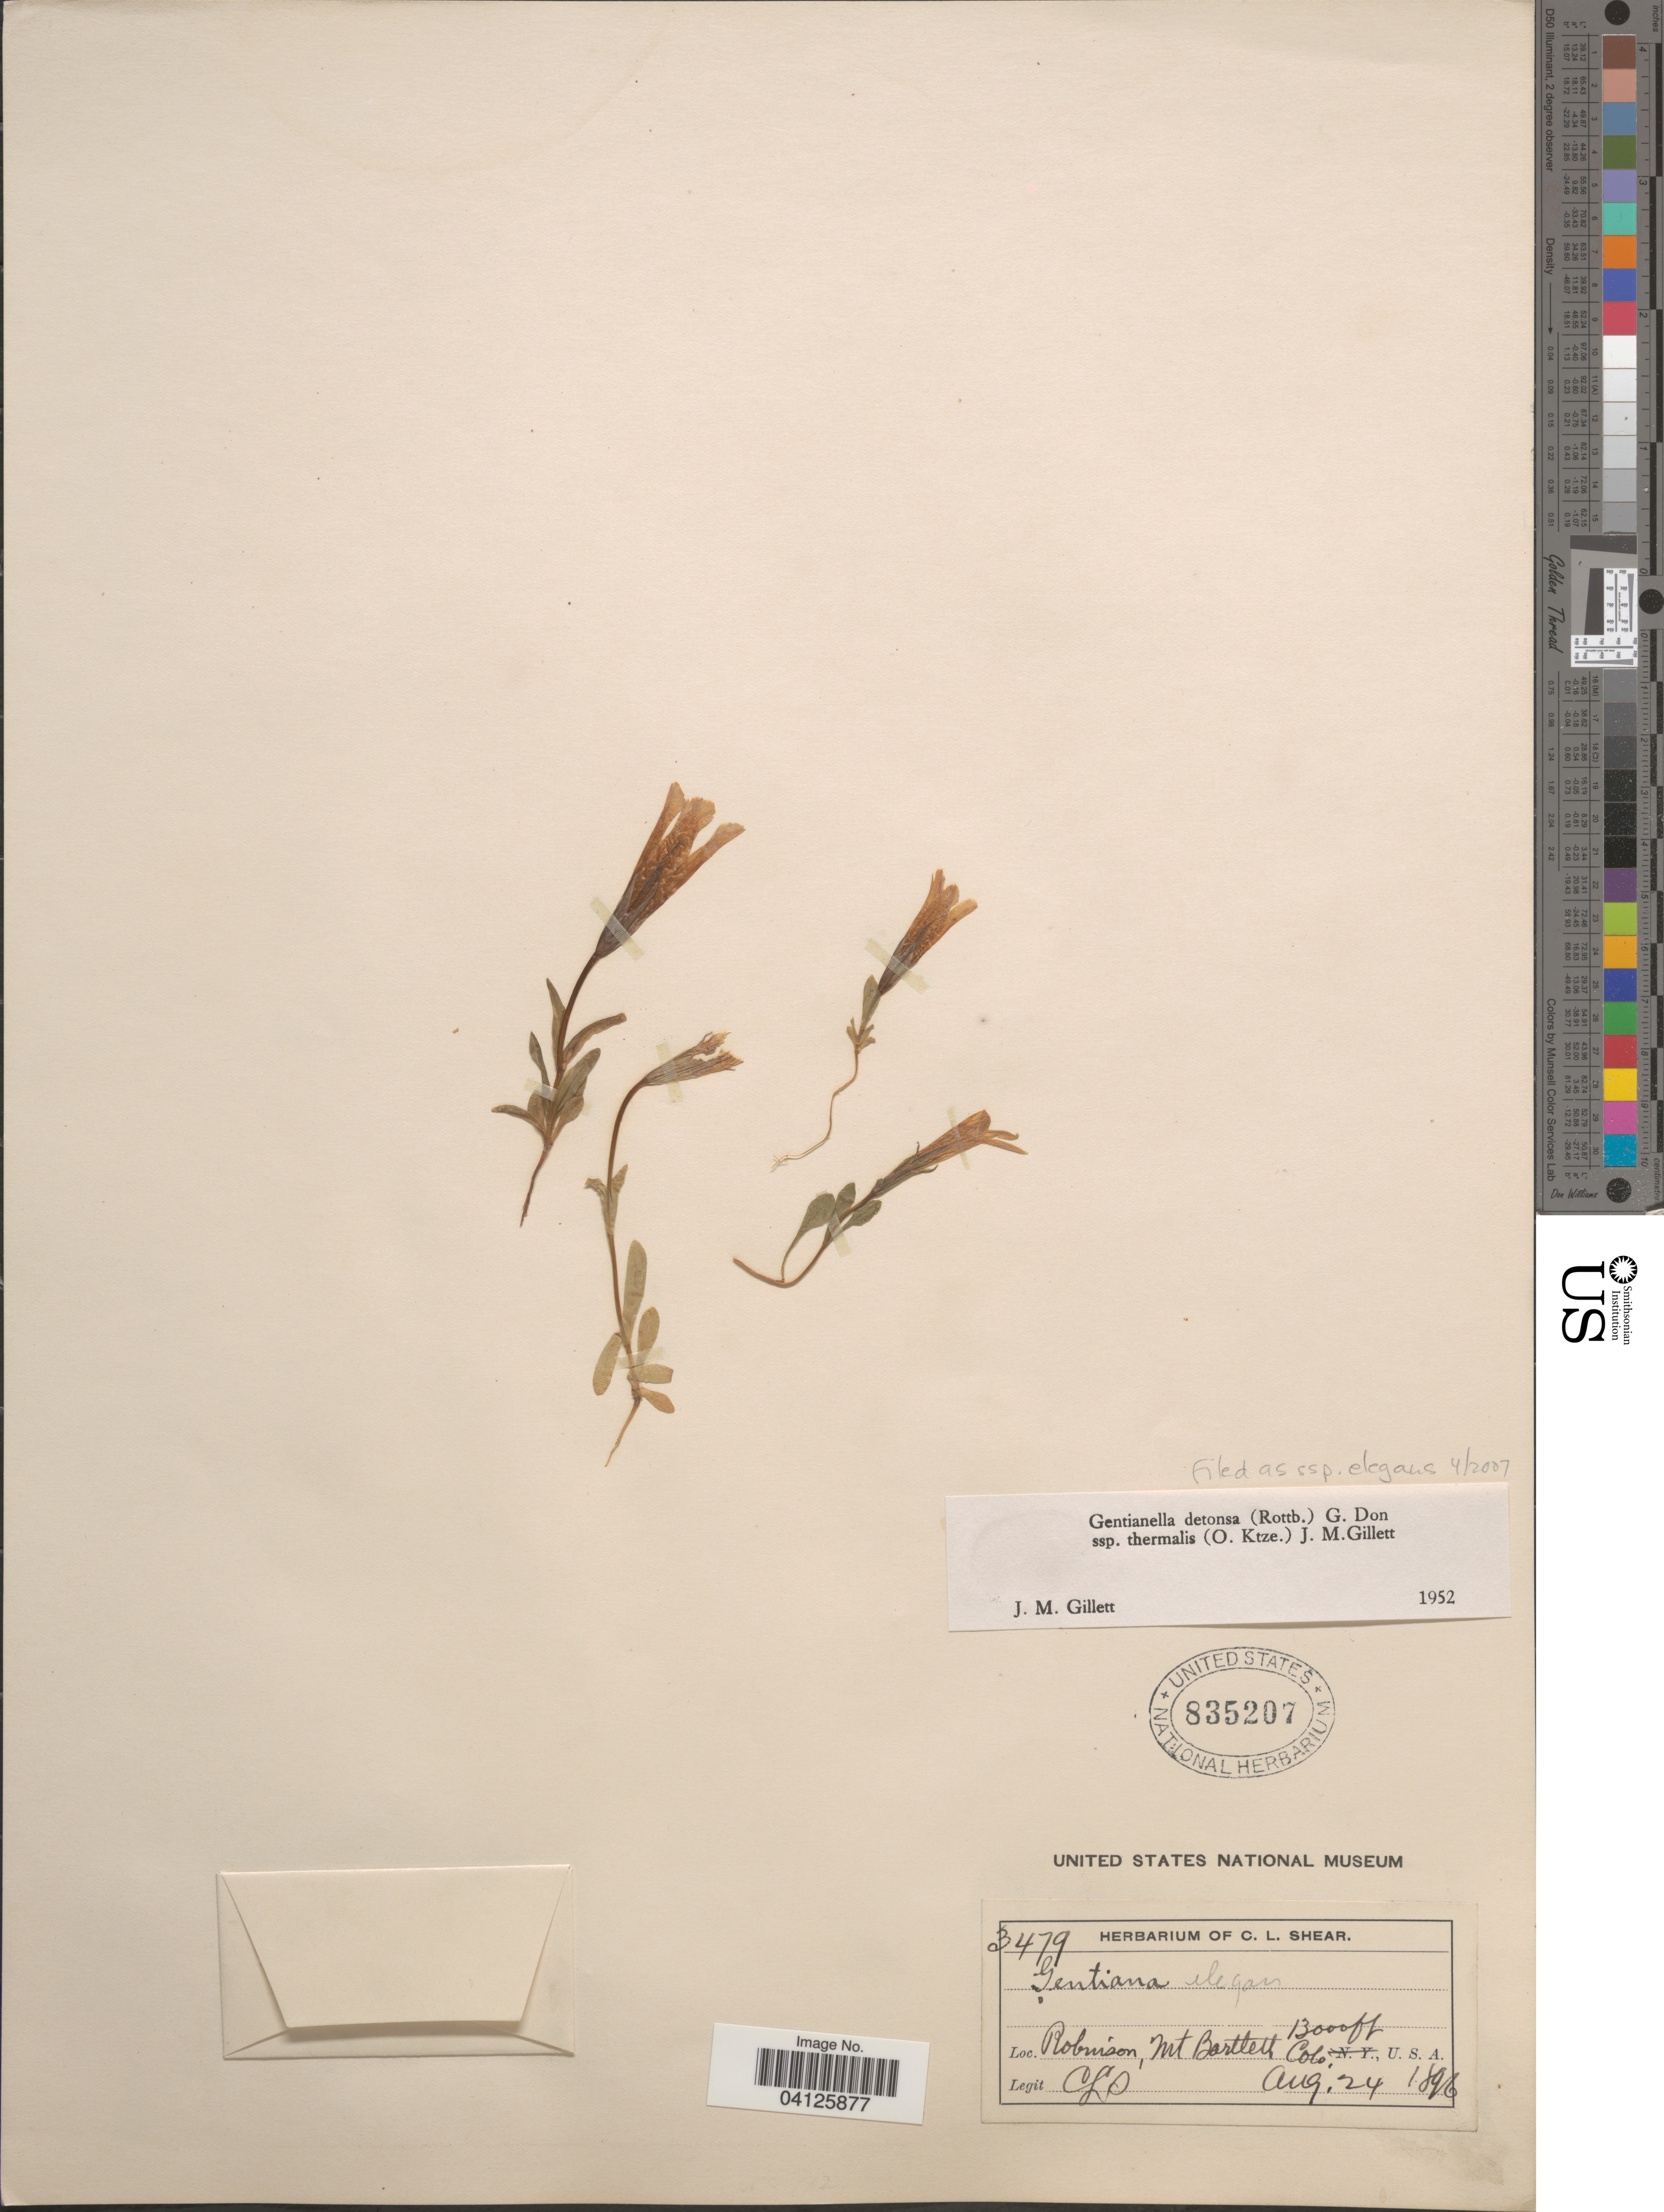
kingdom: Plantae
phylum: Tracheophyta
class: Magnoliopsida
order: Gentianales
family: Gentianaceae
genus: Gentianella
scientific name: Gentianella detonsa subsp. elegans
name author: (A. Gray) J.M. Gillett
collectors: C. L. Shear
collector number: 3479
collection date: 1896-08-24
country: United States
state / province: Colorado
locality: Robinson, Mt Bartlett.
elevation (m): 3962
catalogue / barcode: US 835207